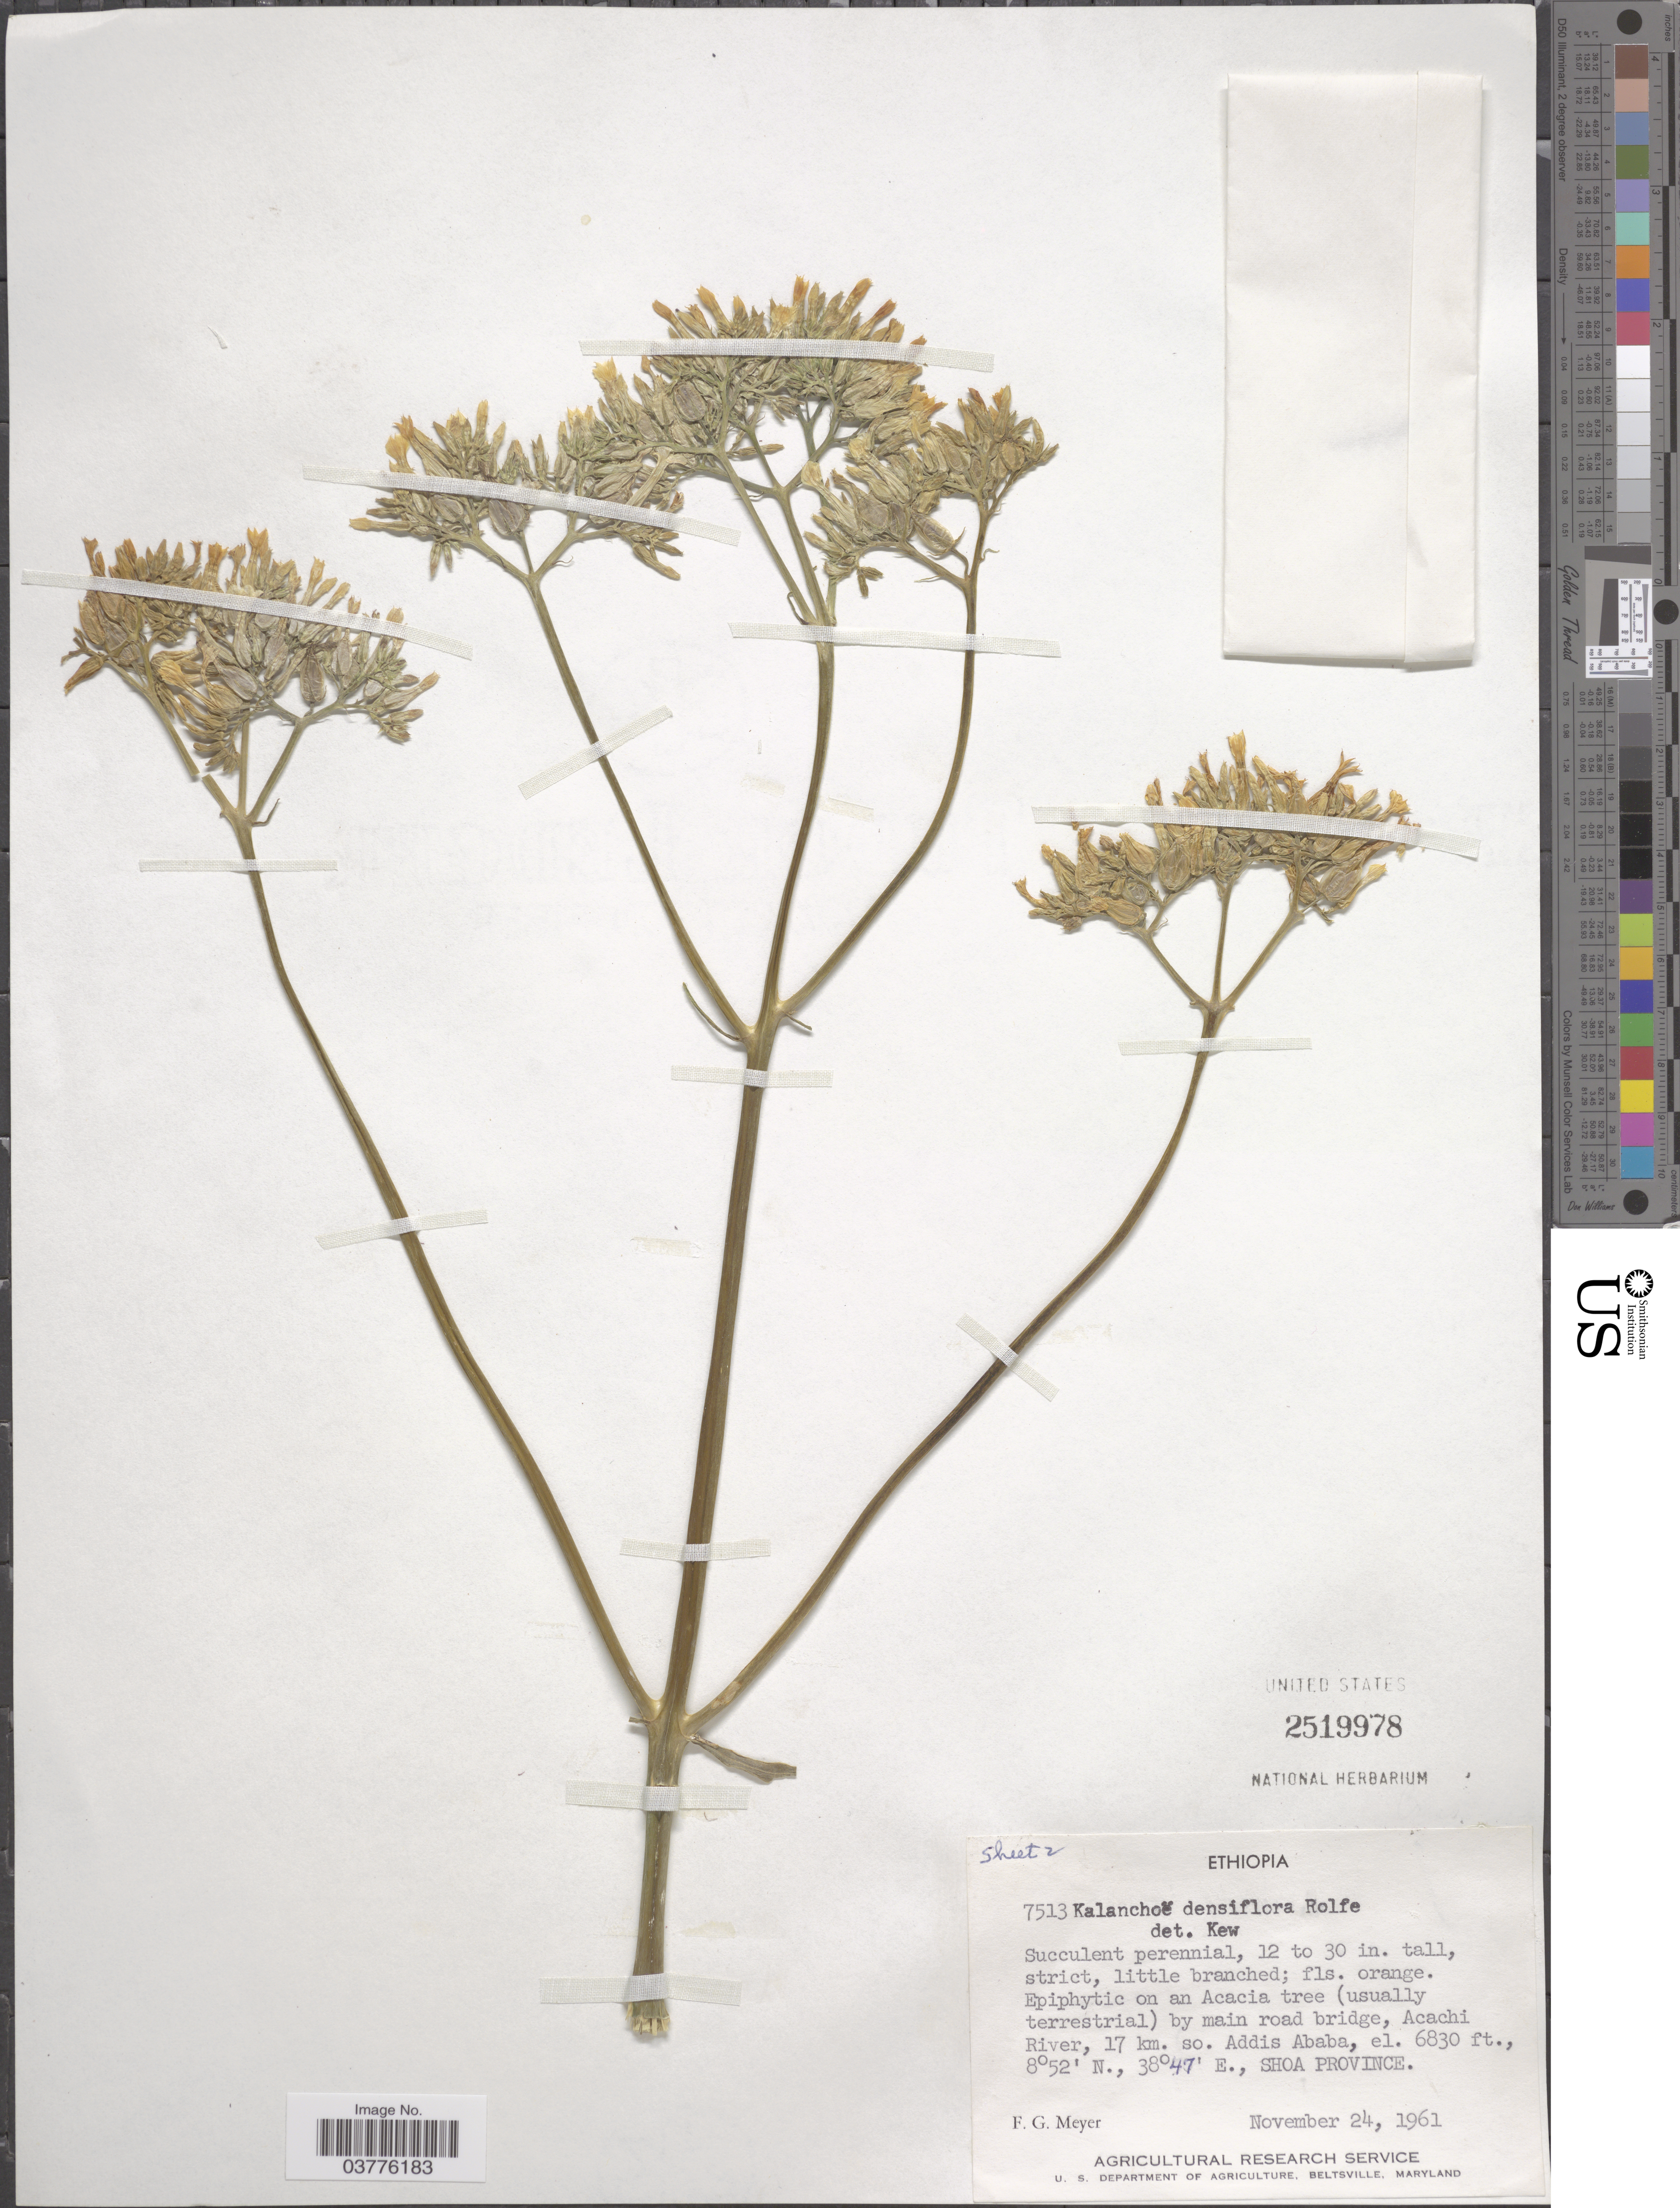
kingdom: Plantae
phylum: Tracheophyta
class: Magnoliopsida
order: Saxifragales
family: Crassulaceae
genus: Kalanchoe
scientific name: Kalanchoe densiflora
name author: Rolfe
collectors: F. G. Meyer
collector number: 7513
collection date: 1961-11-24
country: Ethiopia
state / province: Addis Ababa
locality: Acachi River, 17 km. so. Addis Ababa, Shoa Province.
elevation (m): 2082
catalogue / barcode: US 2519978